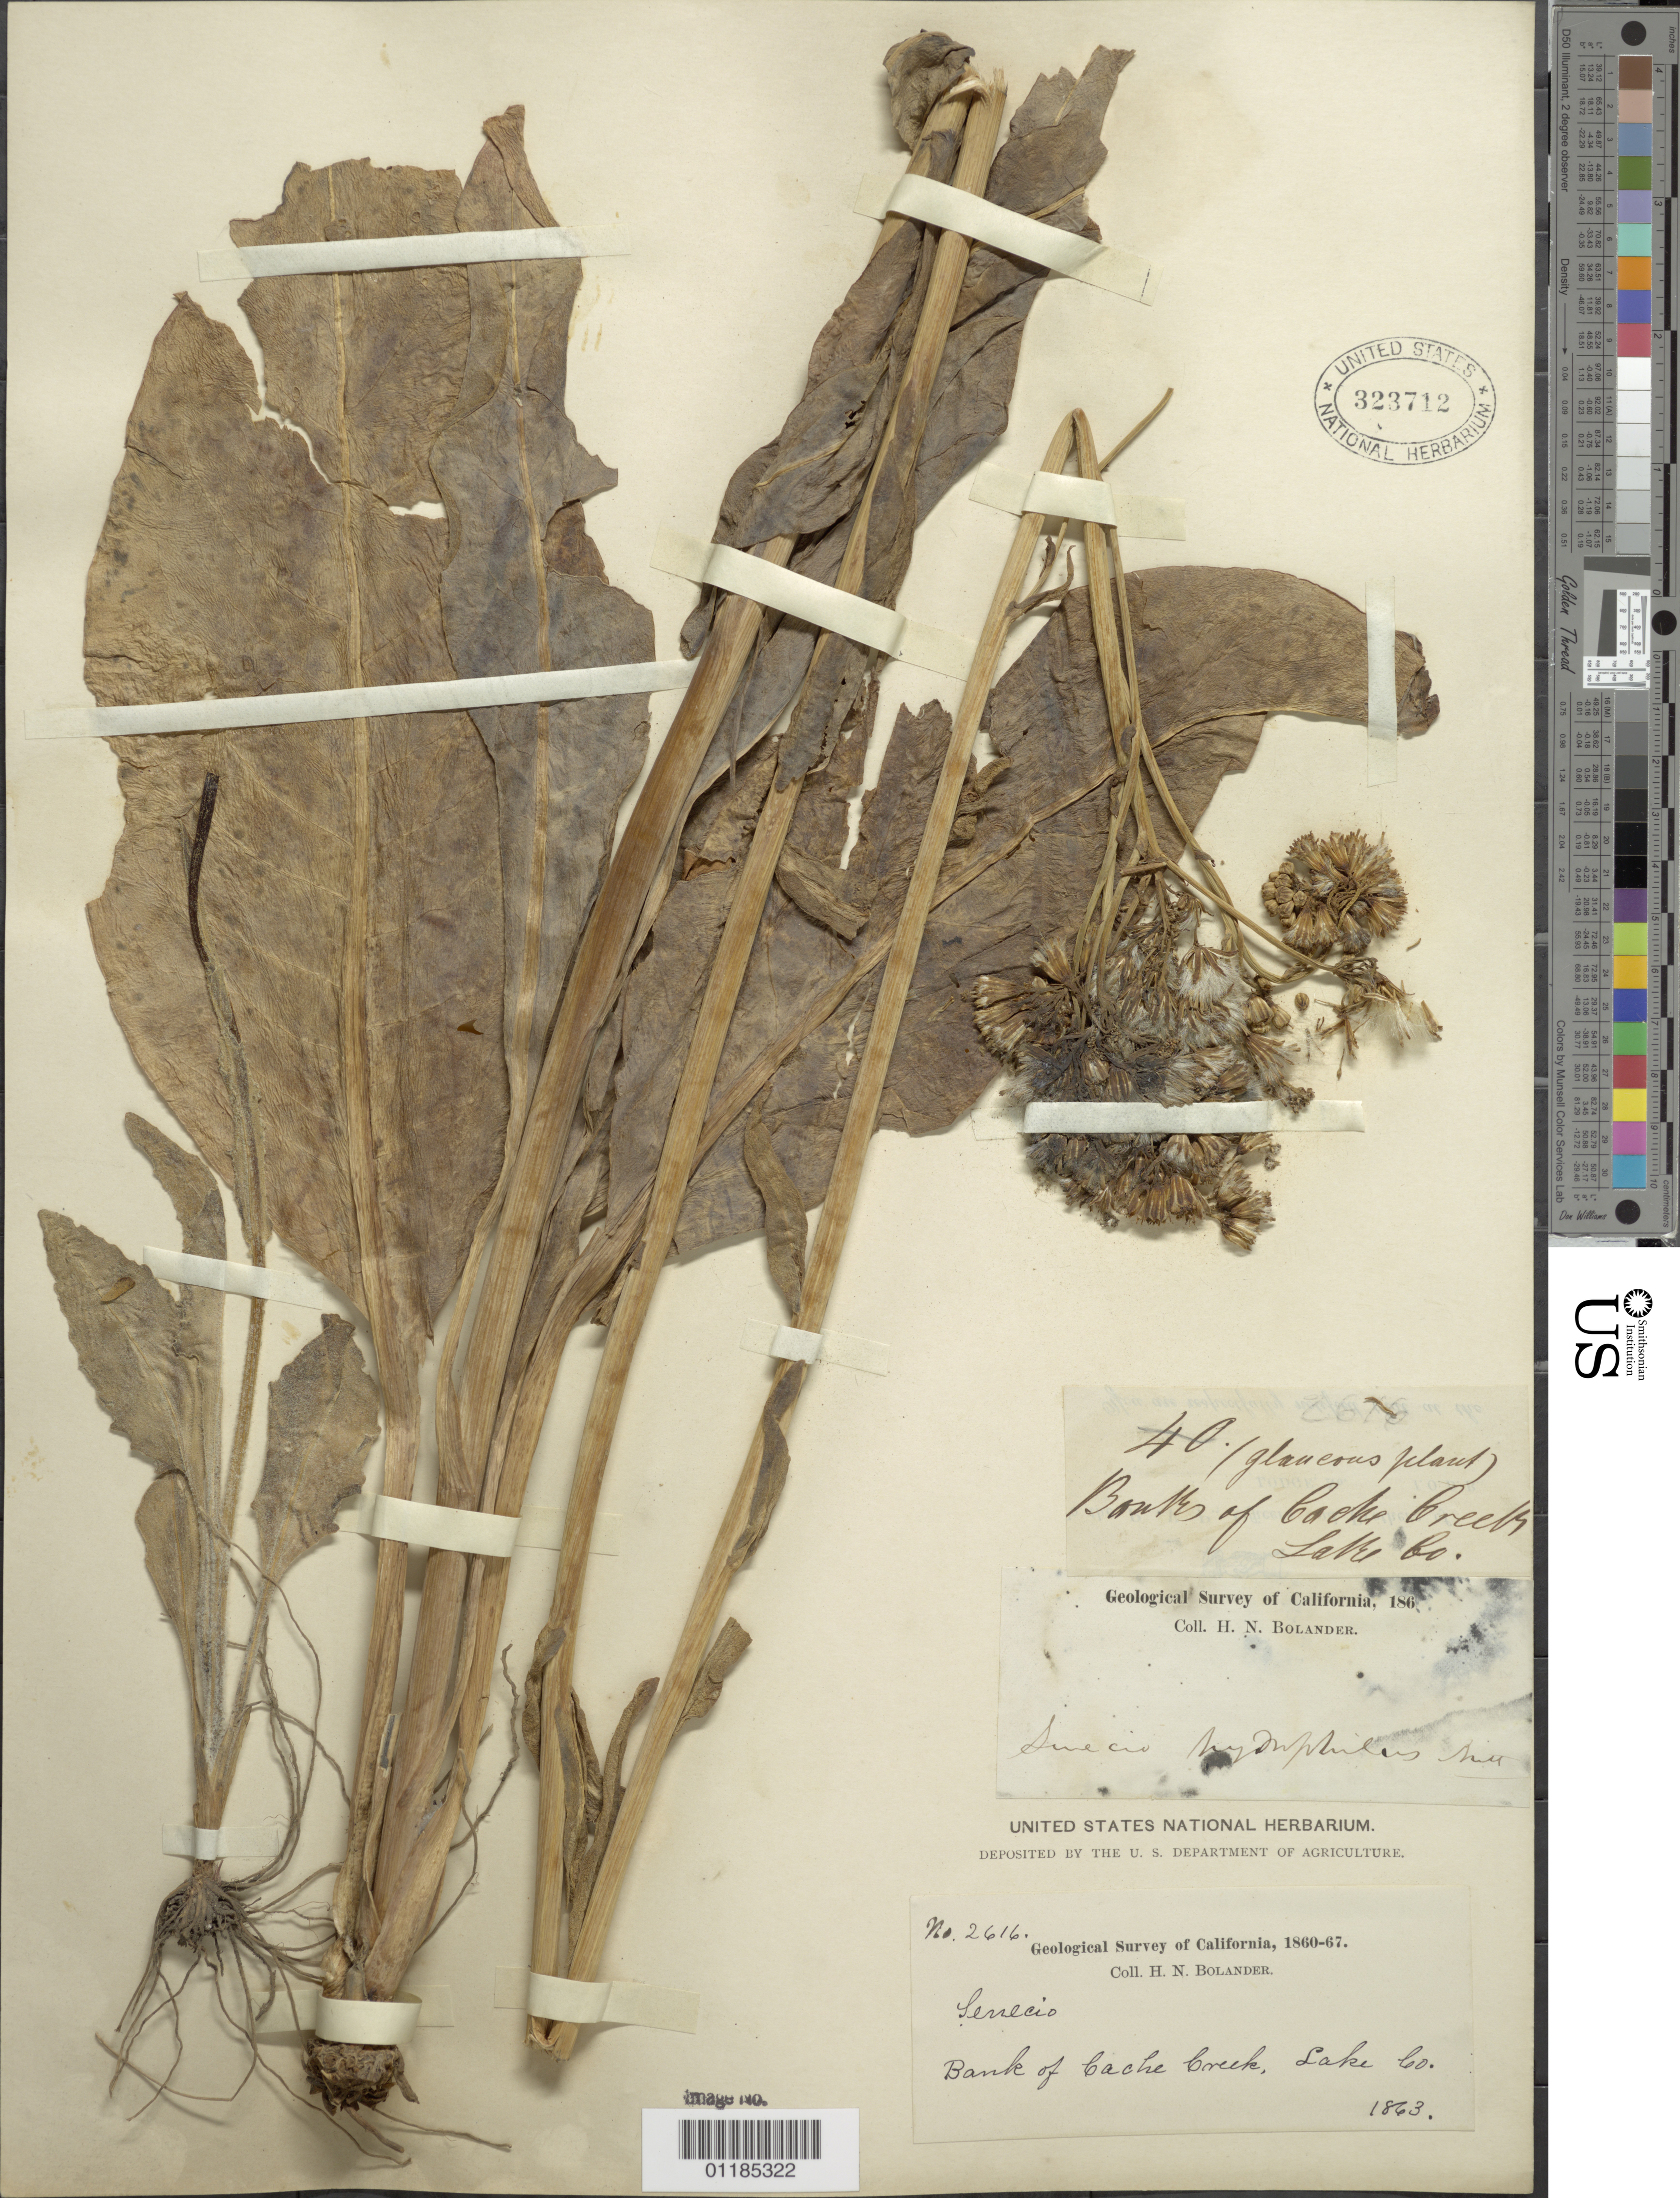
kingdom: Plantae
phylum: Tracheophyta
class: Magnoliopsida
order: Asterales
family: Asteraceae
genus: Senecio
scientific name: Senecio hydrophilus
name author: Nutt.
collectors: H. Bolander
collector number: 2616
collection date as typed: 1863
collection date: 1863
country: United States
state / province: California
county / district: Lake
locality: Cache Creek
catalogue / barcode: US 323712